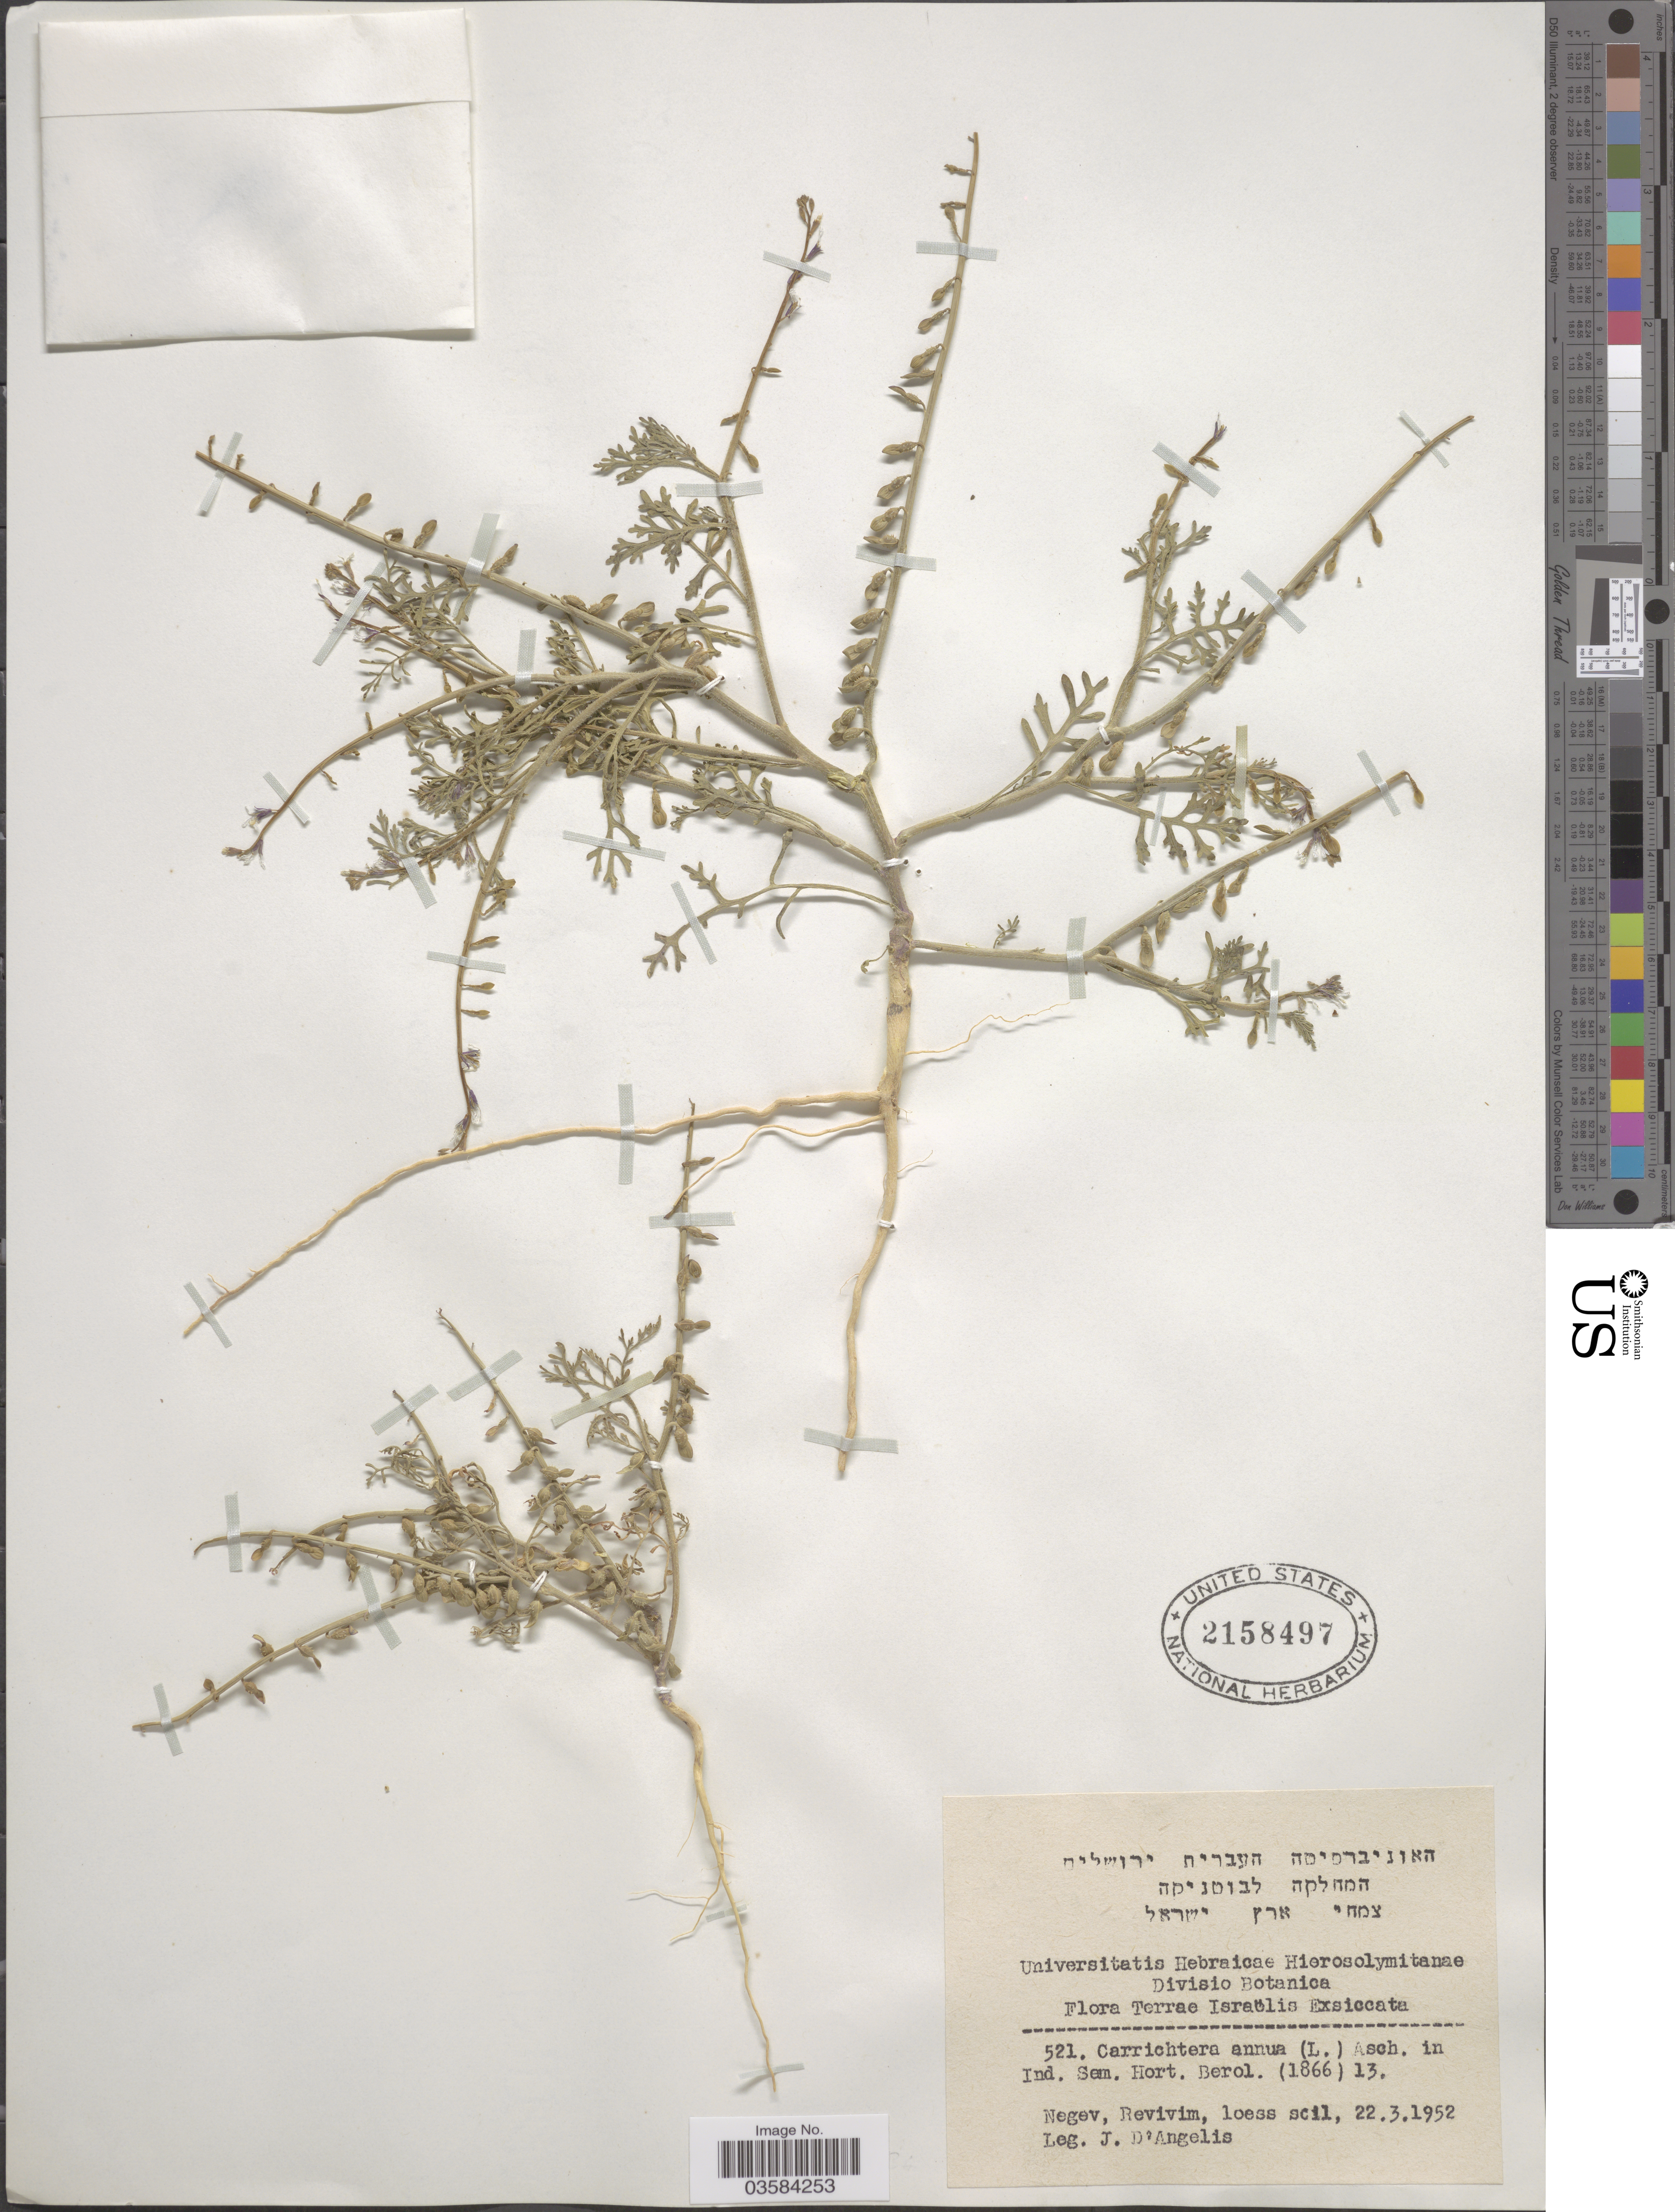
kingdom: Plantae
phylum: Tracheophyta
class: Magnoliopsida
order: Brassicales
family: Brassicaceae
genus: Carrichtera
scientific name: Carrichtera annua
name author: (L.) DC.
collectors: J. D'angelis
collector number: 521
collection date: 1952-03-22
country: Israel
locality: Negev, Revivim.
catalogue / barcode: US 2158497